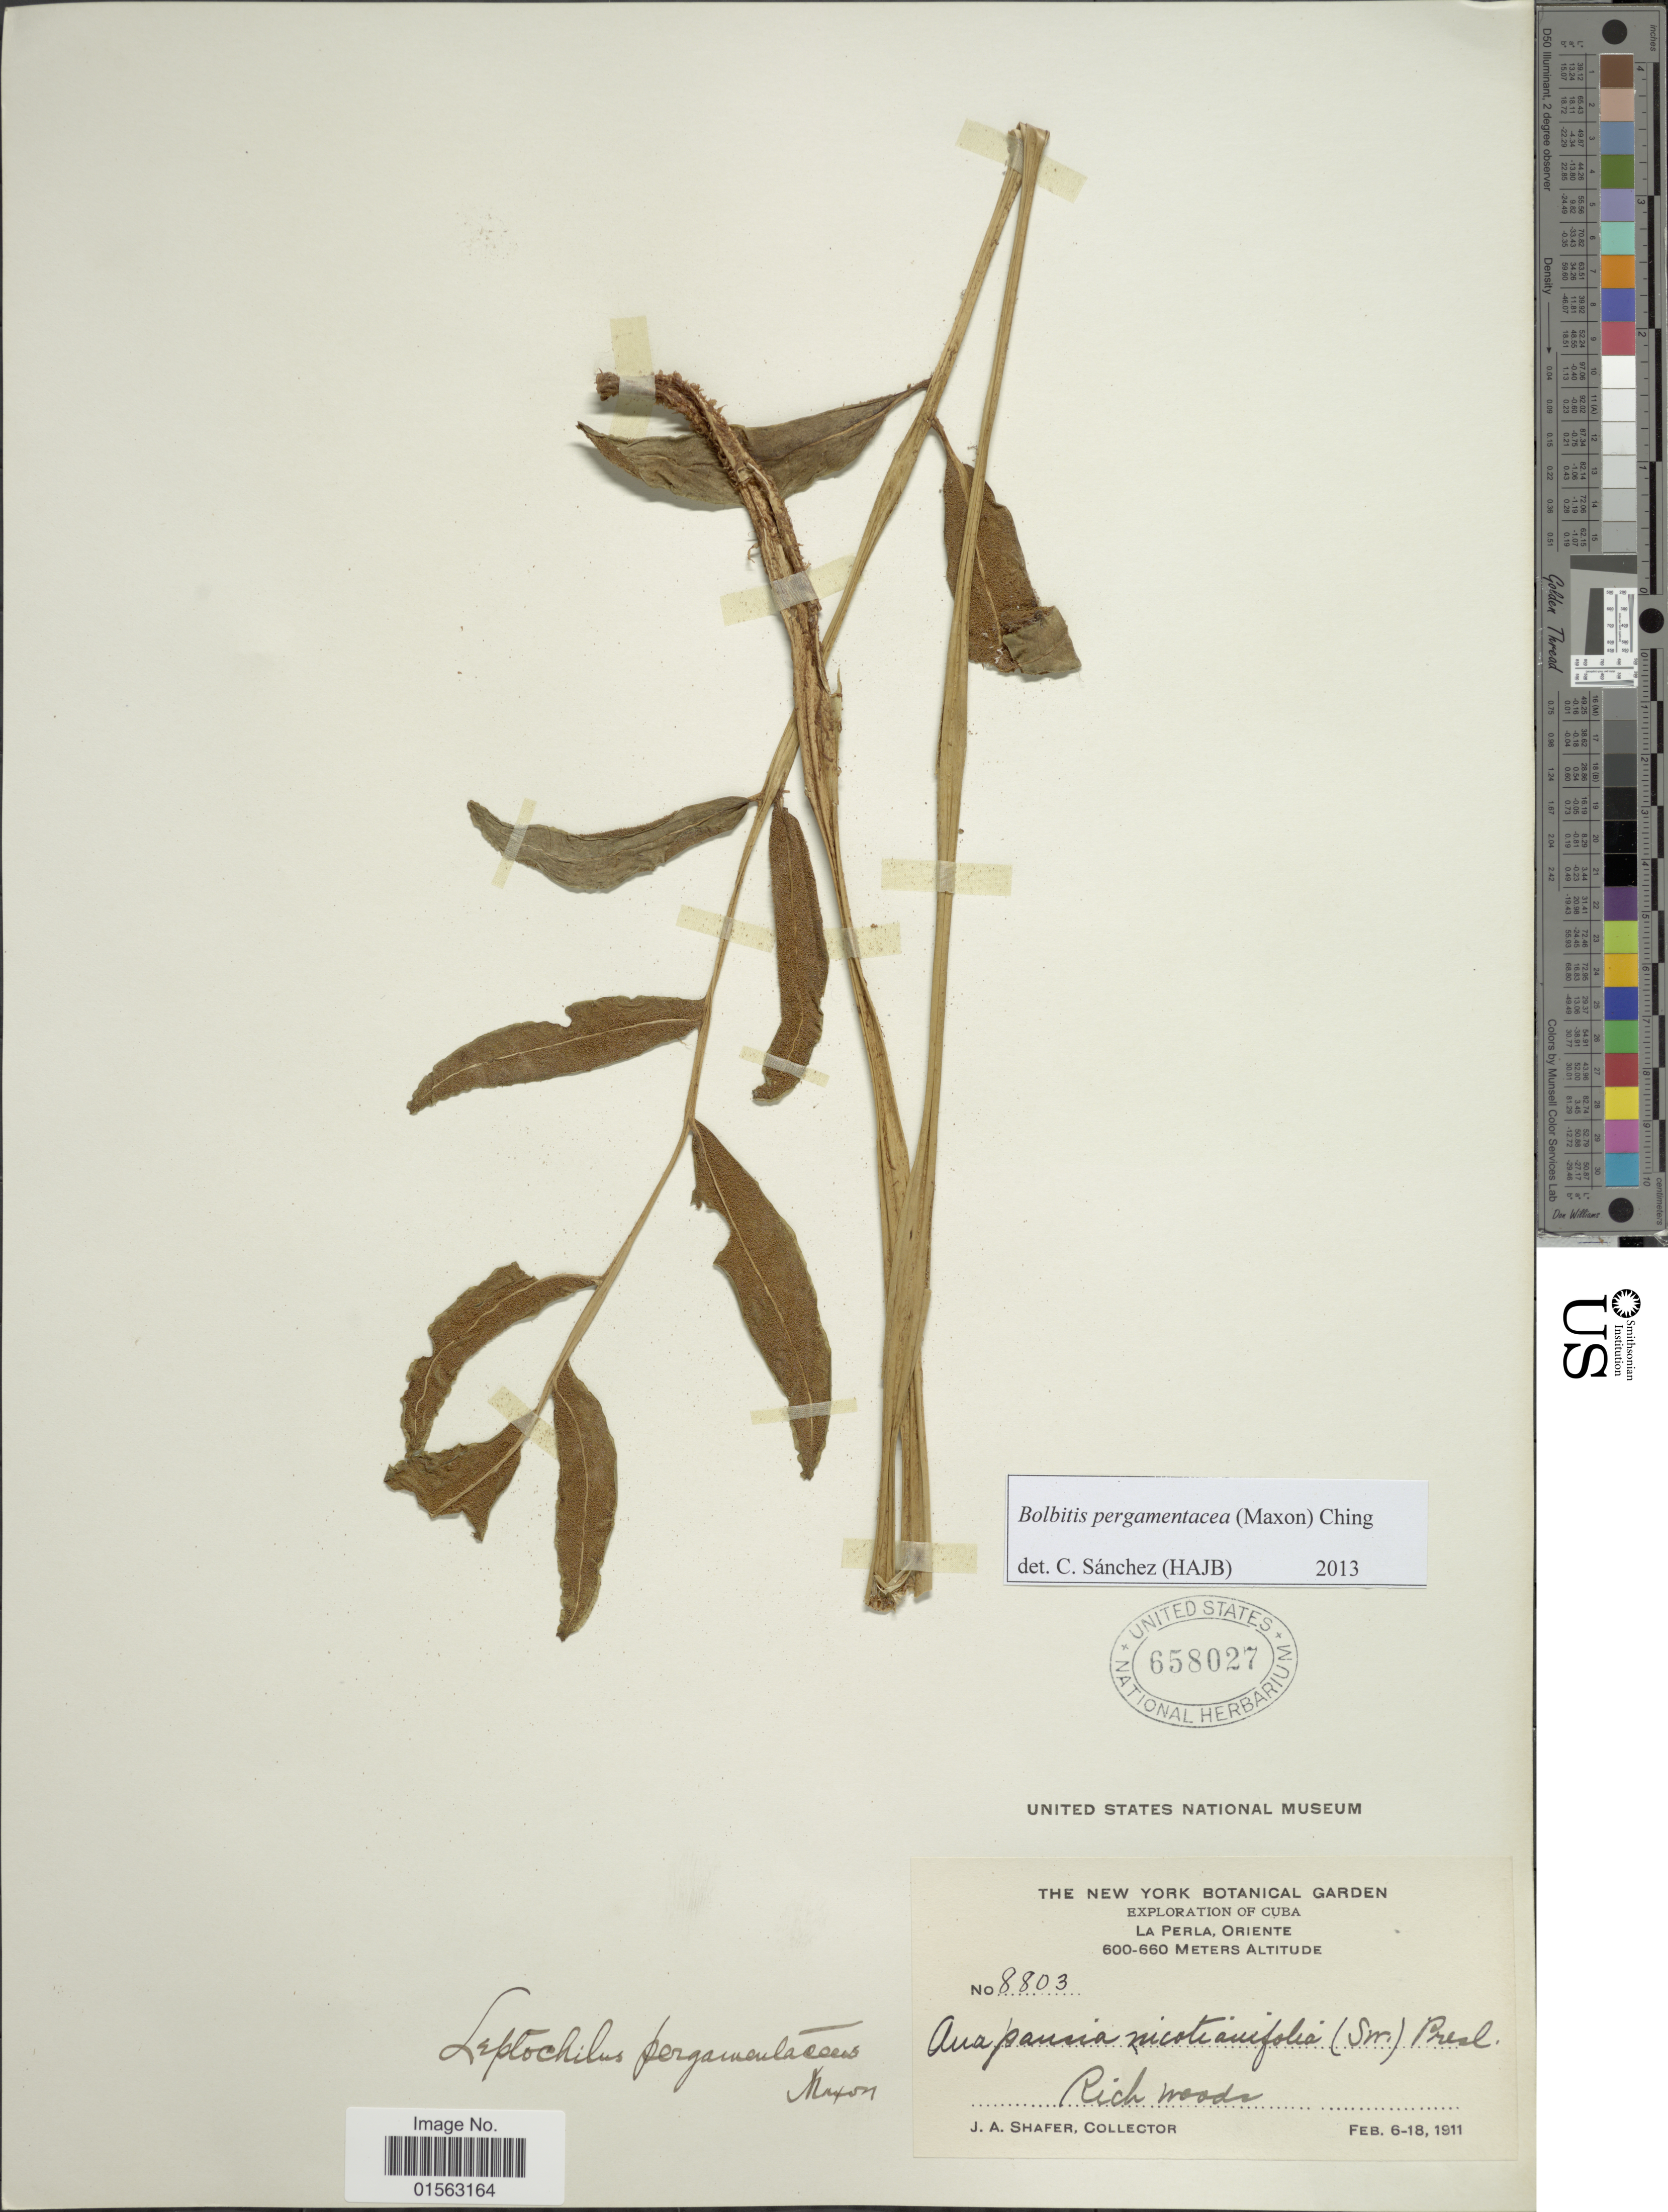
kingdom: Plantae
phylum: Tracheophyta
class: Polypodiopsida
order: Polypodiales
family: Dryopteridaceae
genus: Mickelia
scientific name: Mickelia pergamentacea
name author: (Maxon) R.C. Moran et al.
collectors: J. A. Shafer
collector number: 8803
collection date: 1911-02-06/1911-02-18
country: Cuba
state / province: Oriente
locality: La Perla, Rich woods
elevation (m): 600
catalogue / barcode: US 658027